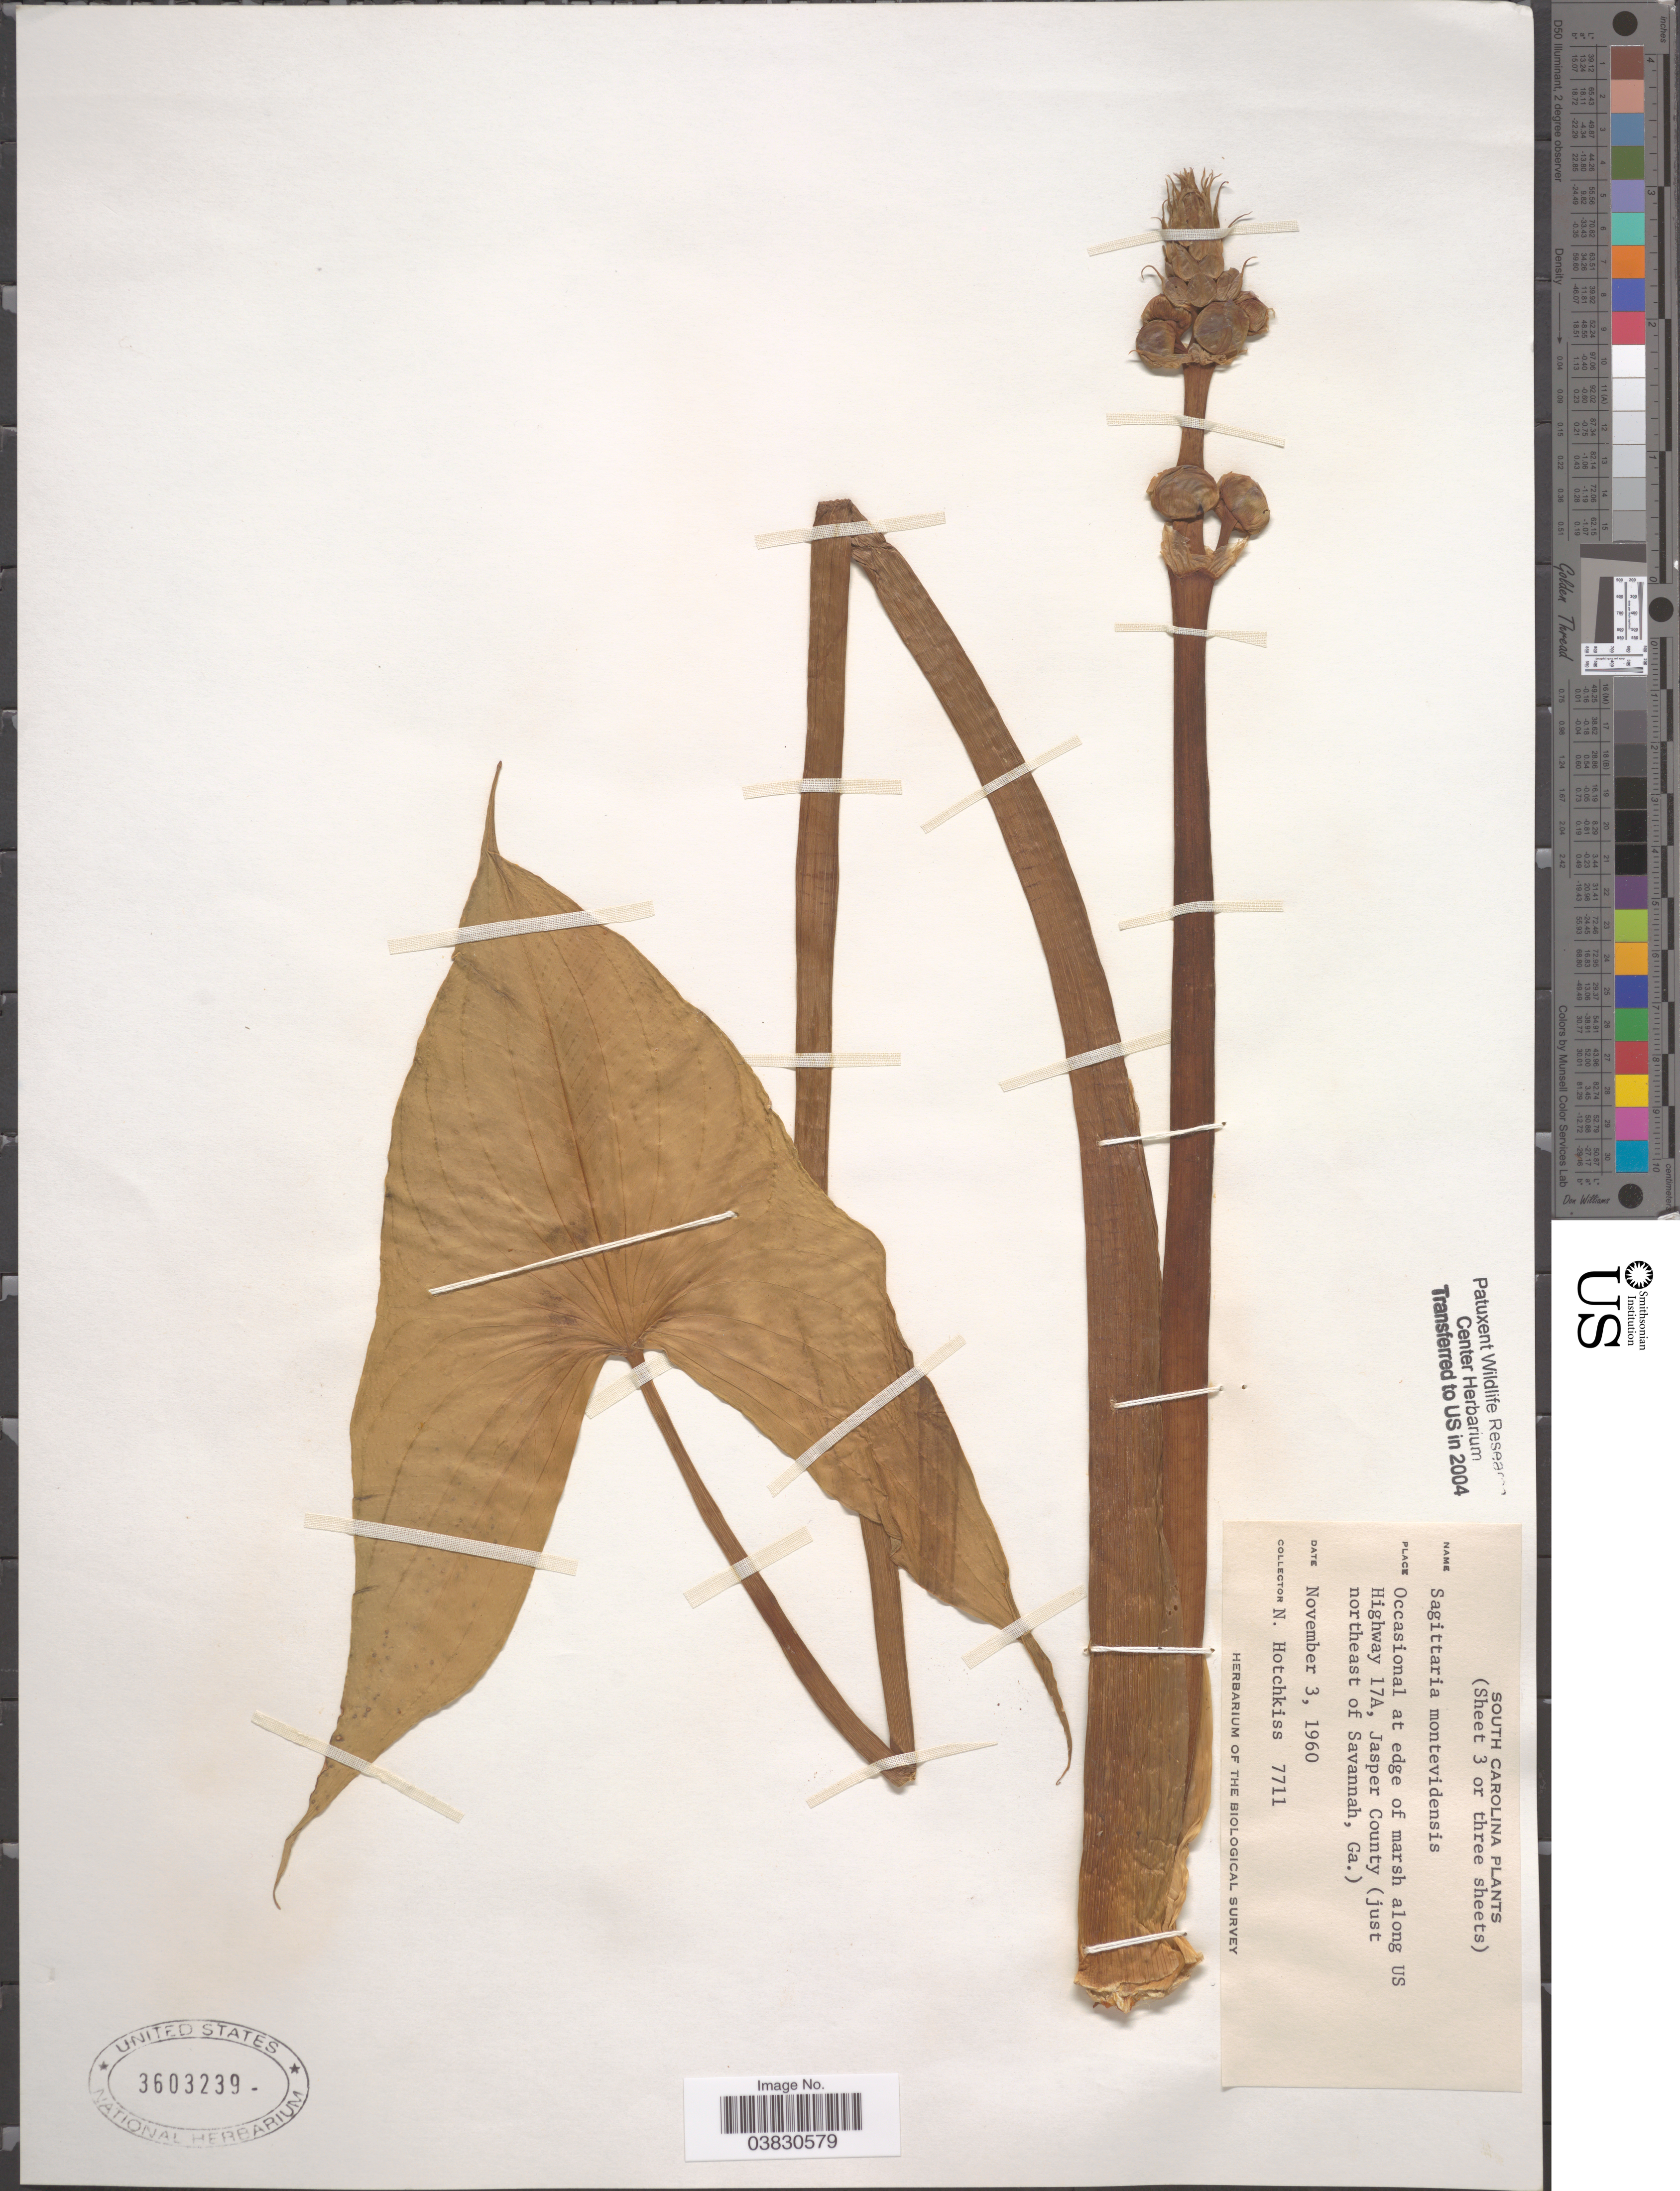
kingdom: Plantae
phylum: Tracheophyta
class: Liliopsida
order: Alismatales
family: Alismataceae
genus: Sagittaria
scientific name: Sagittaria montevidensis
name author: Cham. & Schltdl.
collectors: N. Hotchkiss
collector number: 7711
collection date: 1960-11-03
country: United States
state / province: South Carolina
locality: At edge of marsh along US Highway 17A, Jasper County (just northeast of Savannah, Ga.).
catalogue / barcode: US 3603239